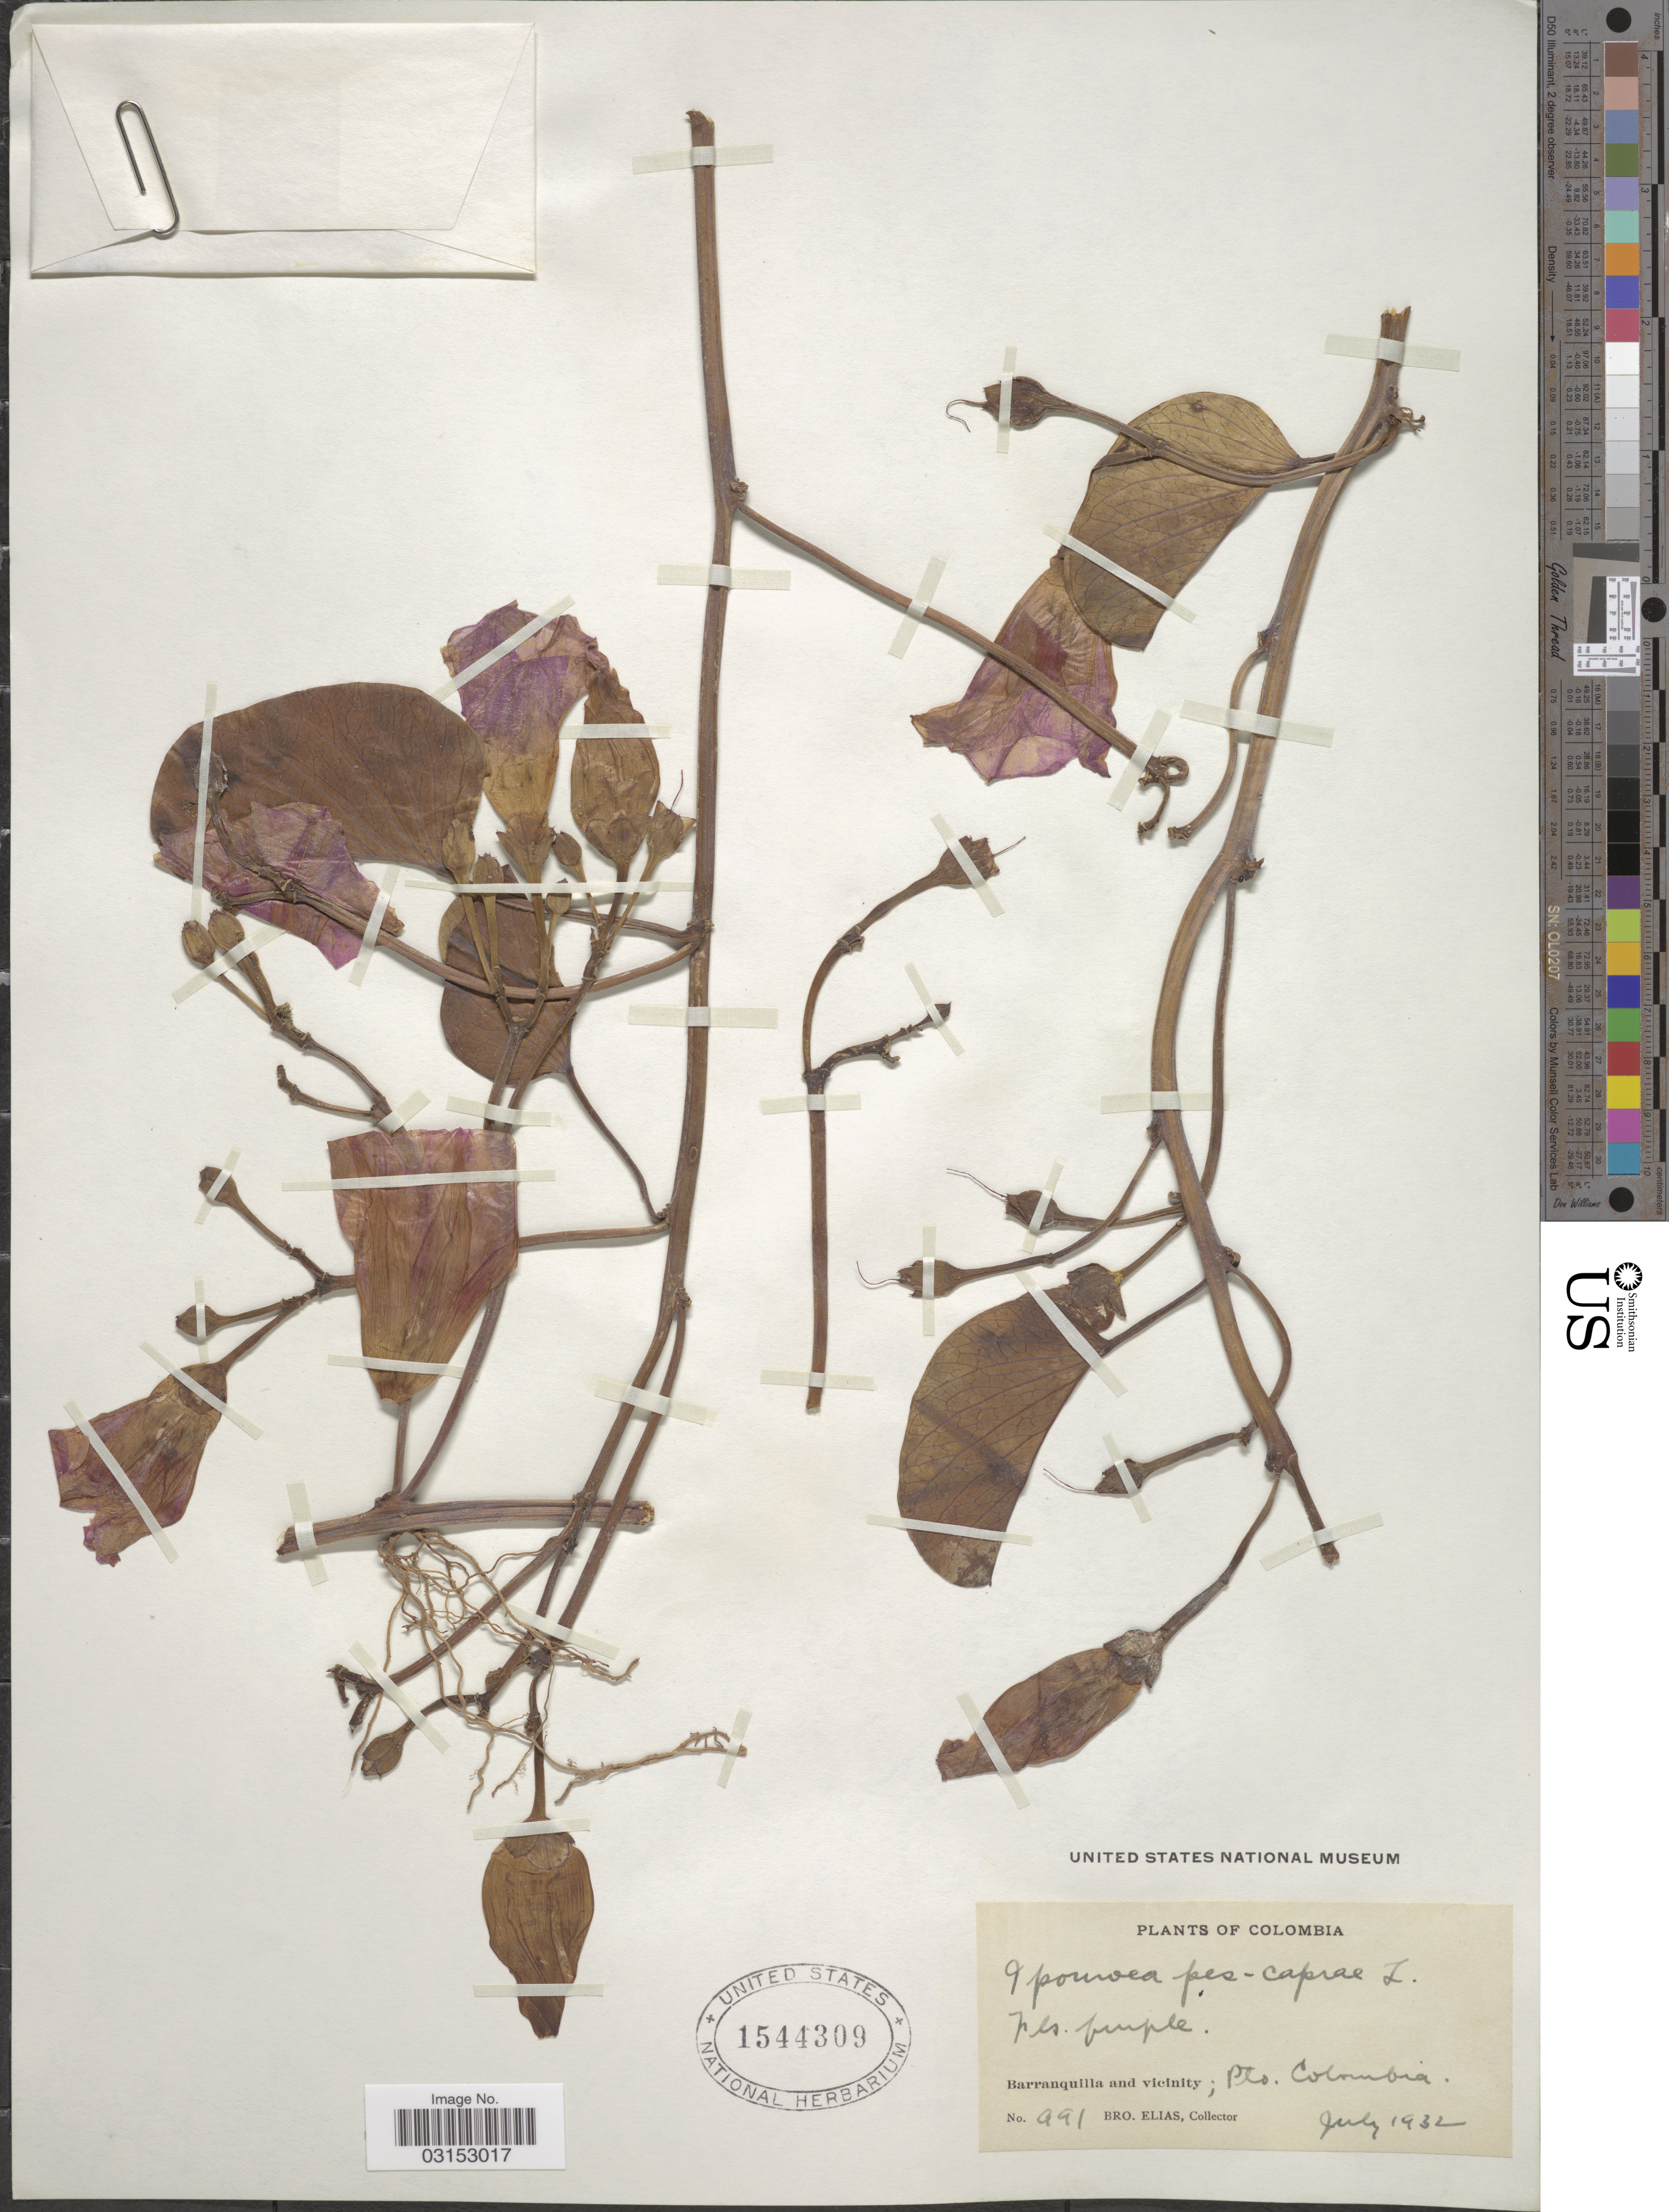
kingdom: Plantae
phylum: Tracheophyta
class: Magnoliopsida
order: Solanales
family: Convolvulaceae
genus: Ipomoea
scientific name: Ipomoea pes-caprae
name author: (L.) R. Br.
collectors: Bro. Elias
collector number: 991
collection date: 1932-07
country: Colombia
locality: Barranquilla and vicinity; Pto. Colombia.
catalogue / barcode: US 1544309